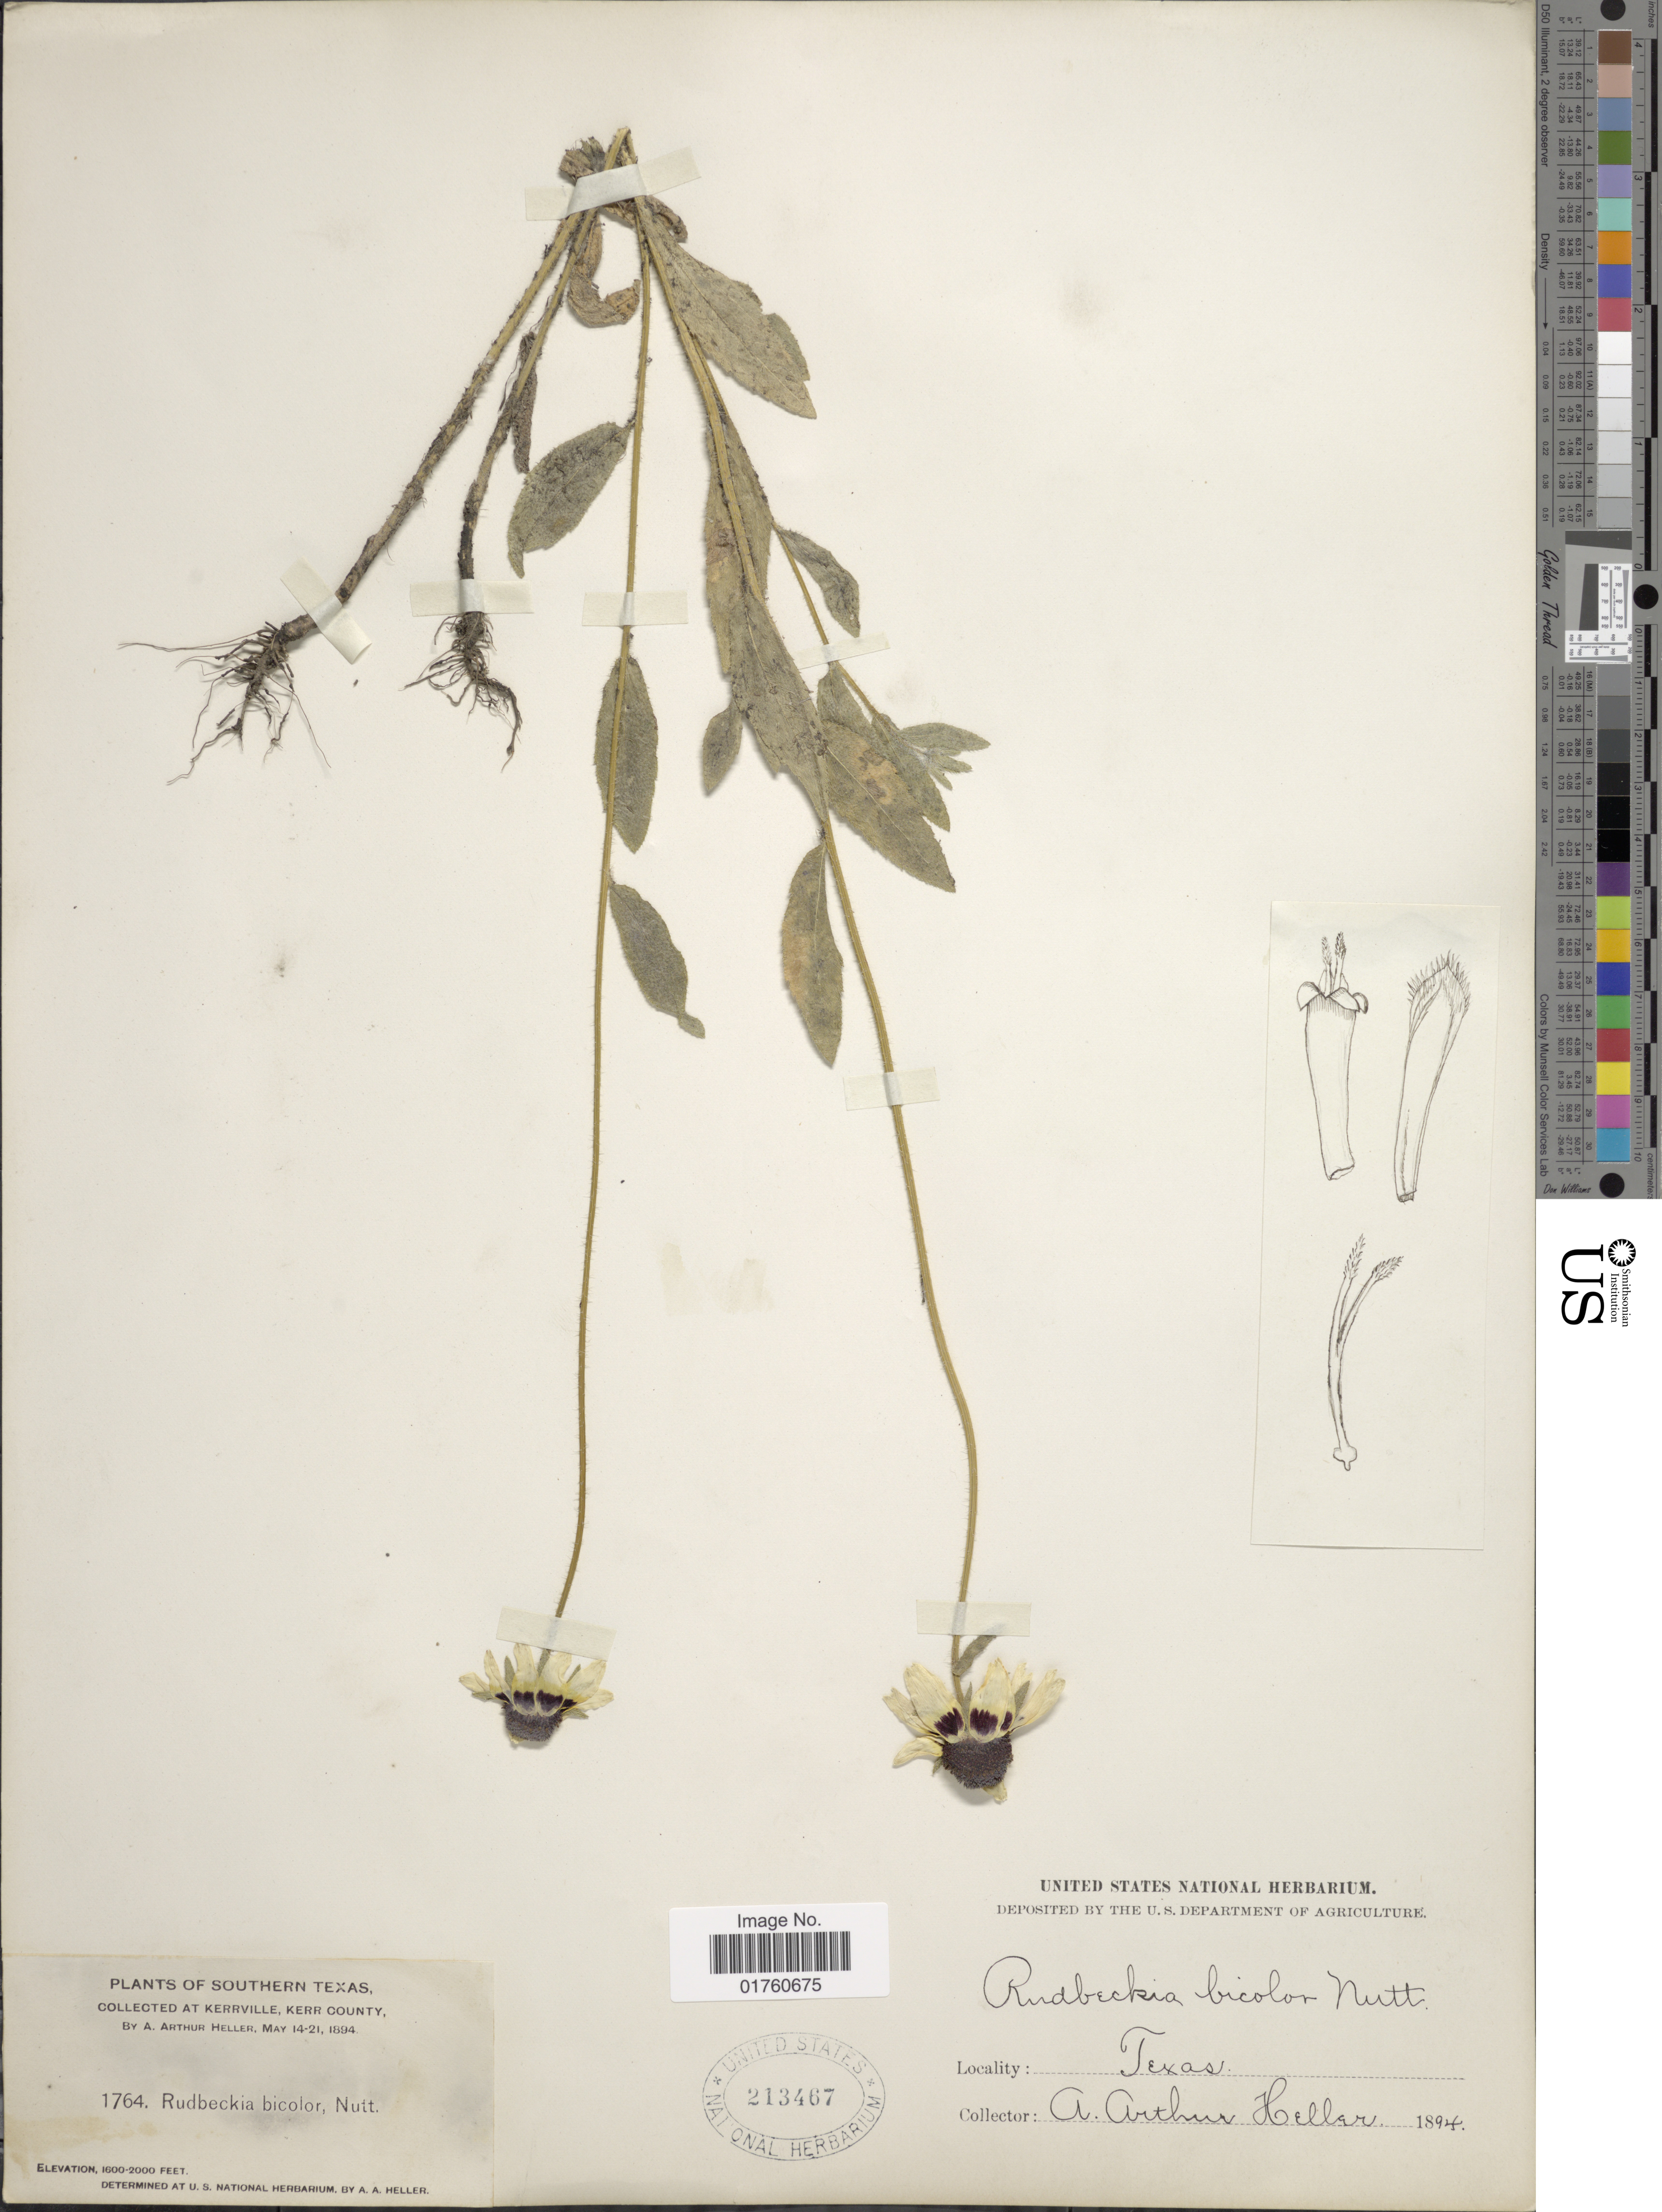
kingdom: Plantae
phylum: Tracheophyta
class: Magnoliopsida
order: Asterales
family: Asteraceae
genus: Rudbeckia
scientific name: Rudbeckia bicolor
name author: Nutt.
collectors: A. A. Heller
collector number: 1764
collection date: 1894-05-14/1894-05-21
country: United States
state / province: Texas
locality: Southern Texas, at Kerrville, Kerr County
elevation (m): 488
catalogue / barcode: US 213467